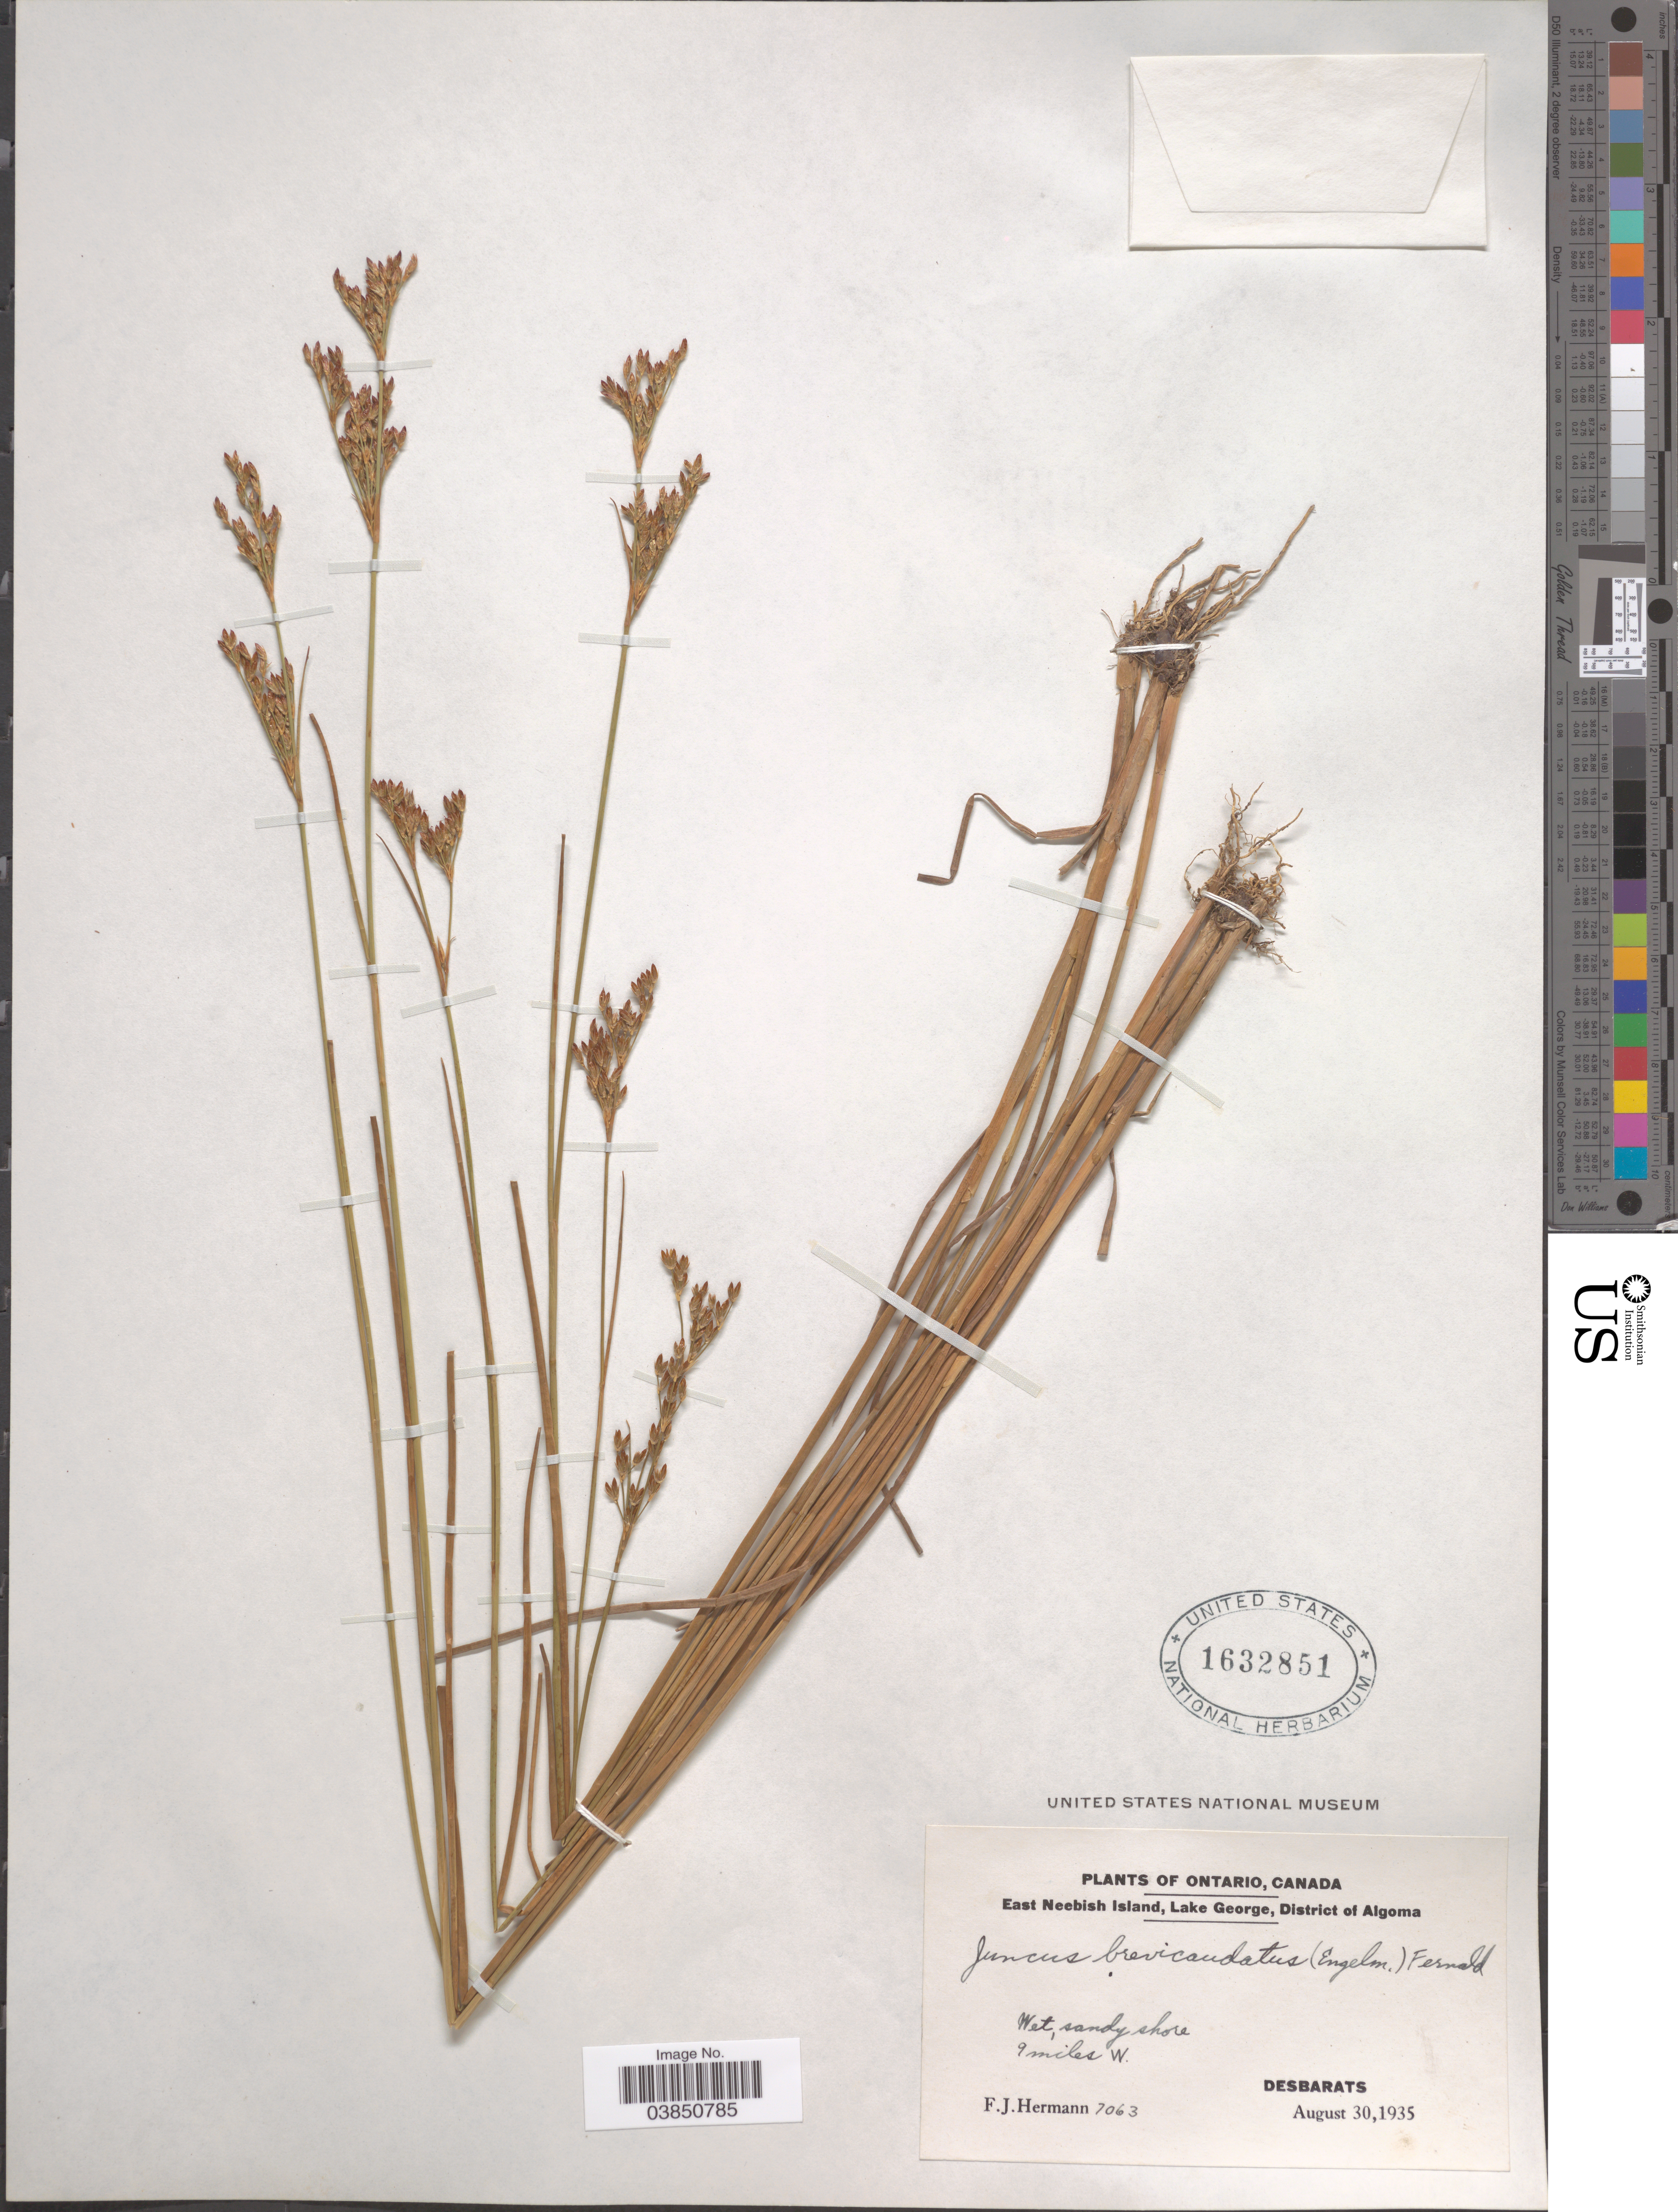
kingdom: Plantae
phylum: Tracheophyta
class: Liliopsida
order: Poales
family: Juncaceae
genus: Juncus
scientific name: Juncus brevicaudatus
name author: (Engelm.) Fernald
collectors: F. J. Hermann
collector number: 7063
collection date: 1935-08-30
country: Canada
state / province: Ontario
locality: East Neebish Island, Lake George, District of Algoma. Wet, sandy shore. 9 miles W. Desbarats.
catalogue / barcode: US 1632851